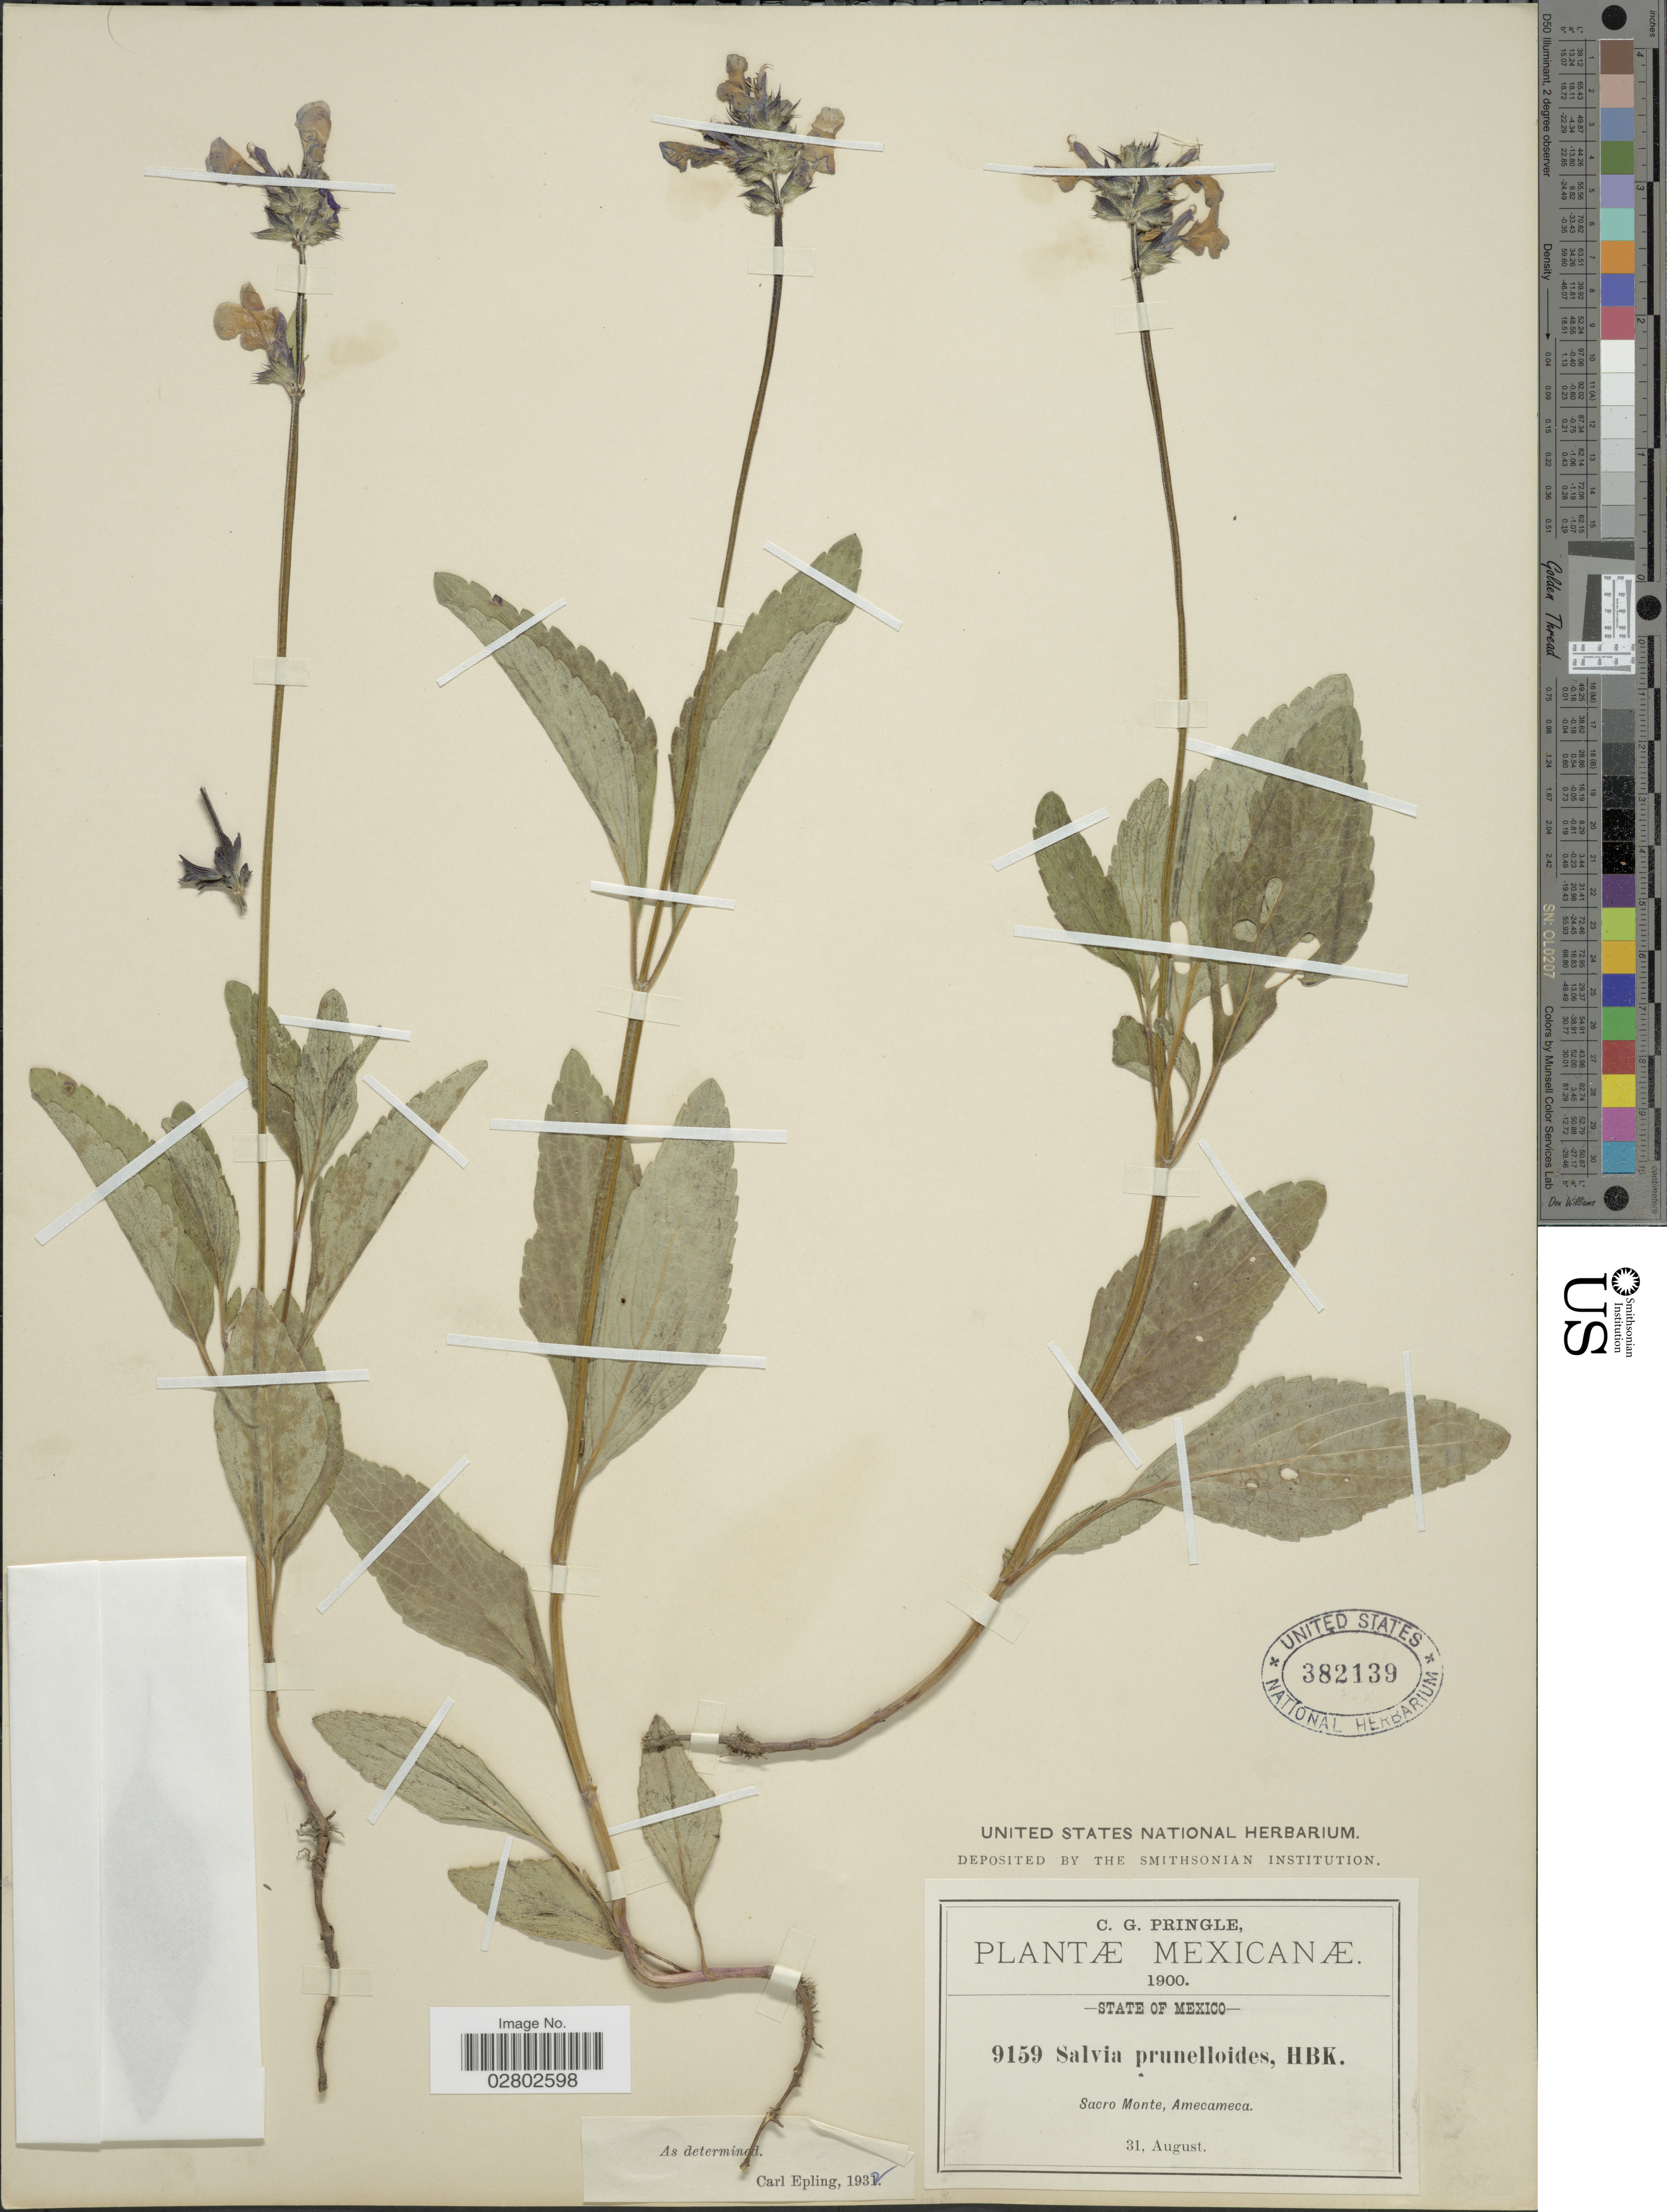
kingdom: Plantae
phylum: Tracheophyta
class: Magnoliopsida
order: Lamiales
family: Lamiaceae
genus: Salvia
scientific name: Salvia prunelloides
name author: Kunth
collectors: C. G. Pringle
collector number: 9159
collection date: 1900-08-31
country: Mexico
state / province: México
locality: Sacro Monte, Amecameca.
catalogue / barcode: US 382139